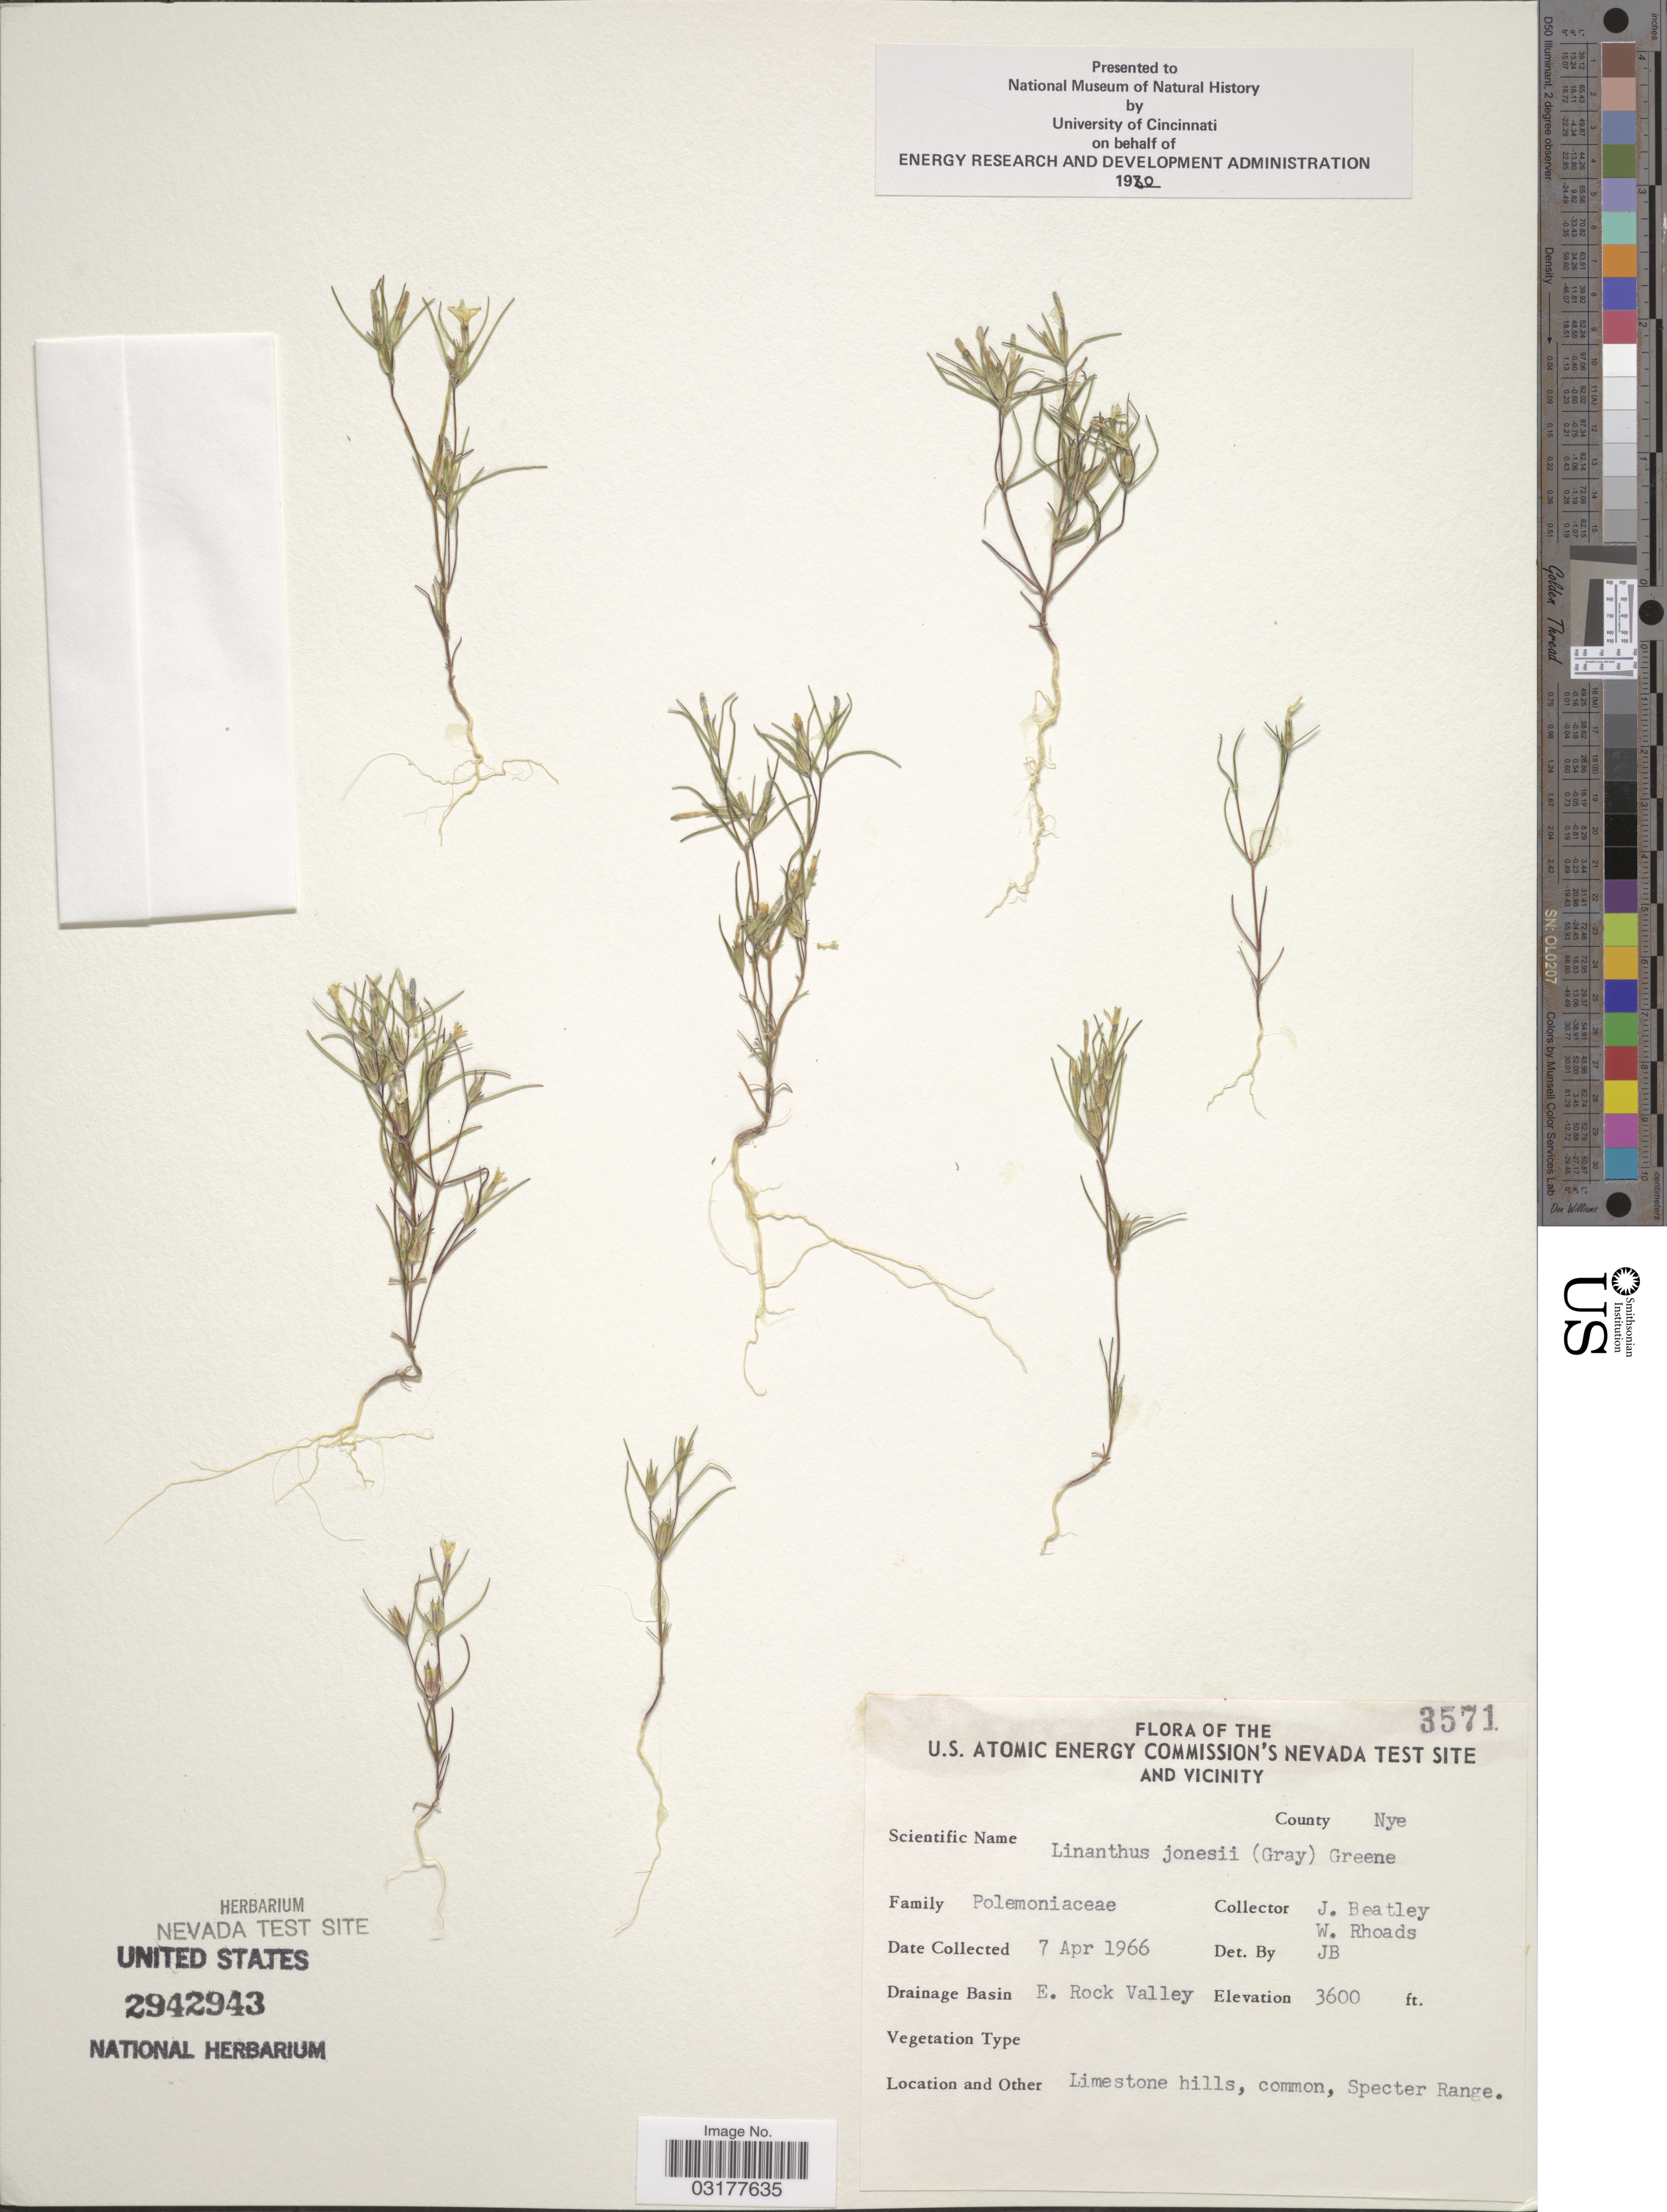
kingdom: Plantae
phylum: Tracheophyta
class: Magnoliopsida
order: Ericales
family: Polemoniaceae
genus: Linanthus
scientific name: Linanthus jonesii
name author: (A. Gray) Greene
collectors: J. C. Beatley & W. Rhoads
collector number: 3571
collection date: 1966-04-07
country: United States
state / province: Nevada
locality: U.S. Atomic Energy Commission's Nevada Test Site and Vicinity. County Nye. Drainage Basin E. Rock Valley. Limestone hills, common, Specter Range.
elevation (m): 1097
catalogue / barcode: US 2942943